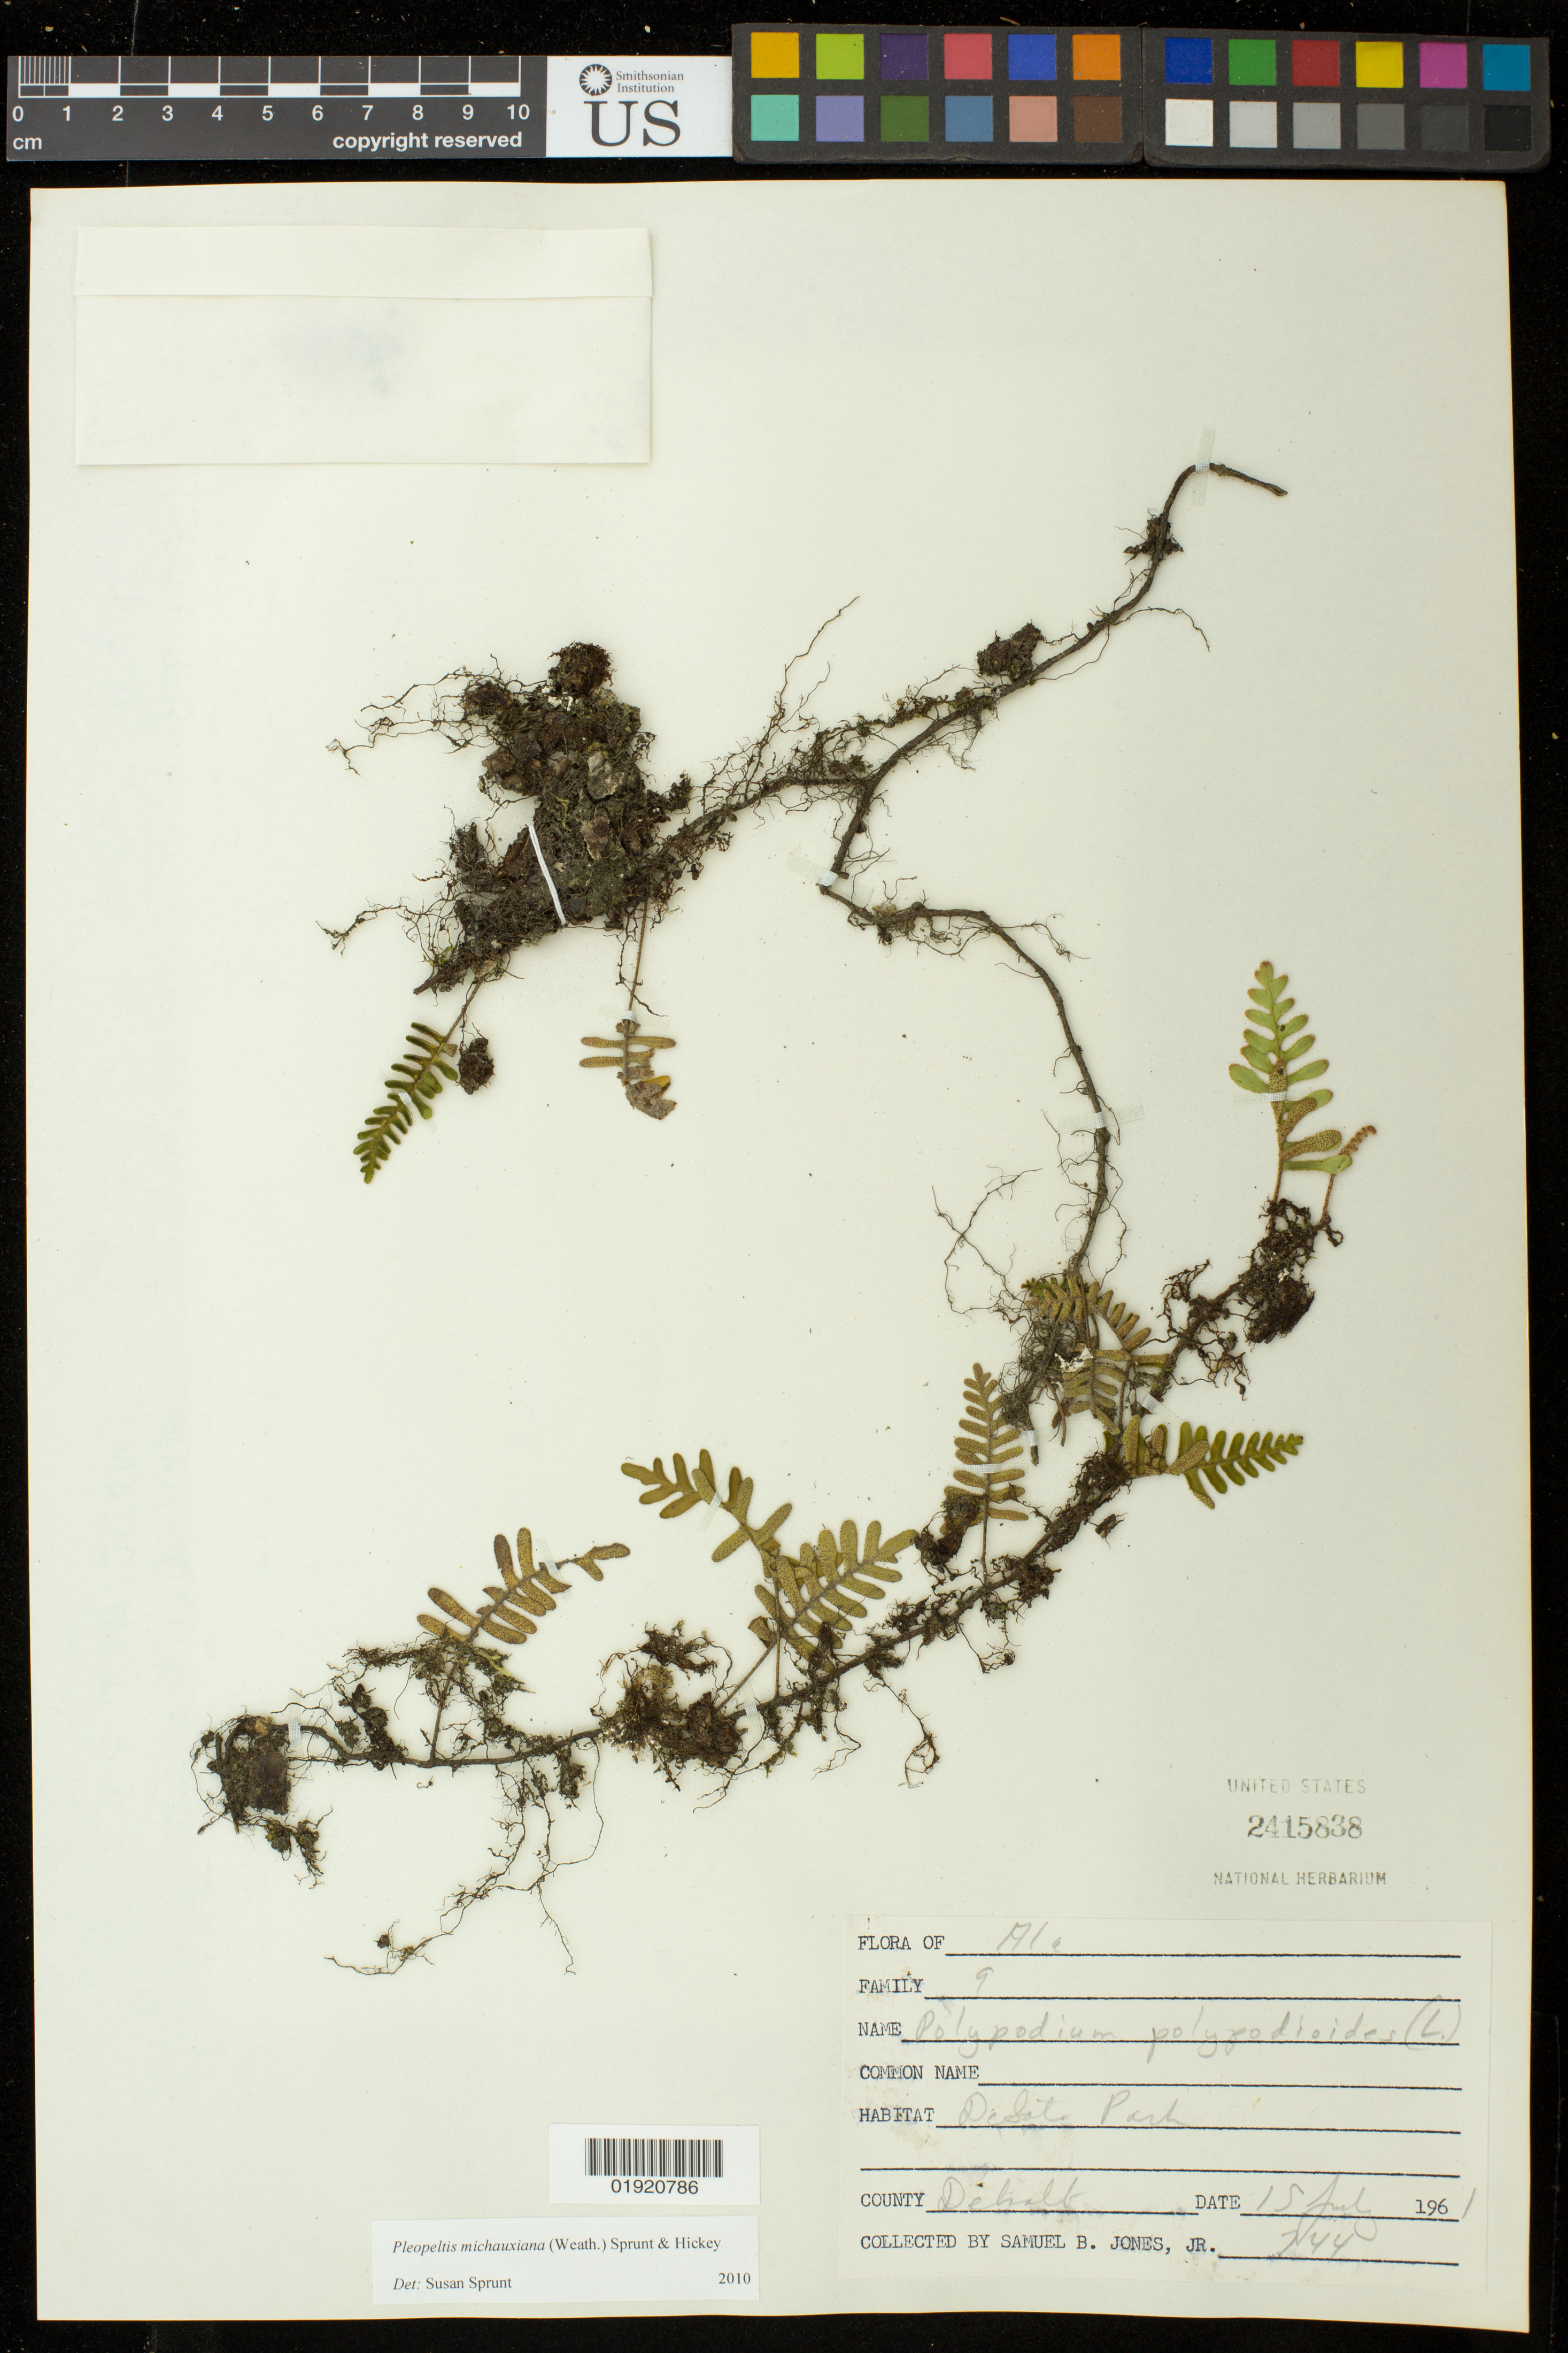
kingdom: Plantae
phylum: Tracheophyta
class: Polypodiopsida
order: Polypodiales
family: Polypodiaceae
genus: Pleopeltis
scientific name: Pleopeltis michauxiana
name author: (Weath.) Hickey & Sprunt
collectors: S. B. Jones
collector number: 744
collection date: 1961-07-15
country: United States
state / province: Alabama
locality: Flora of Ala. Dekalb County.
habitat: Desoto Park.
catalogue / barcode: US 2415838